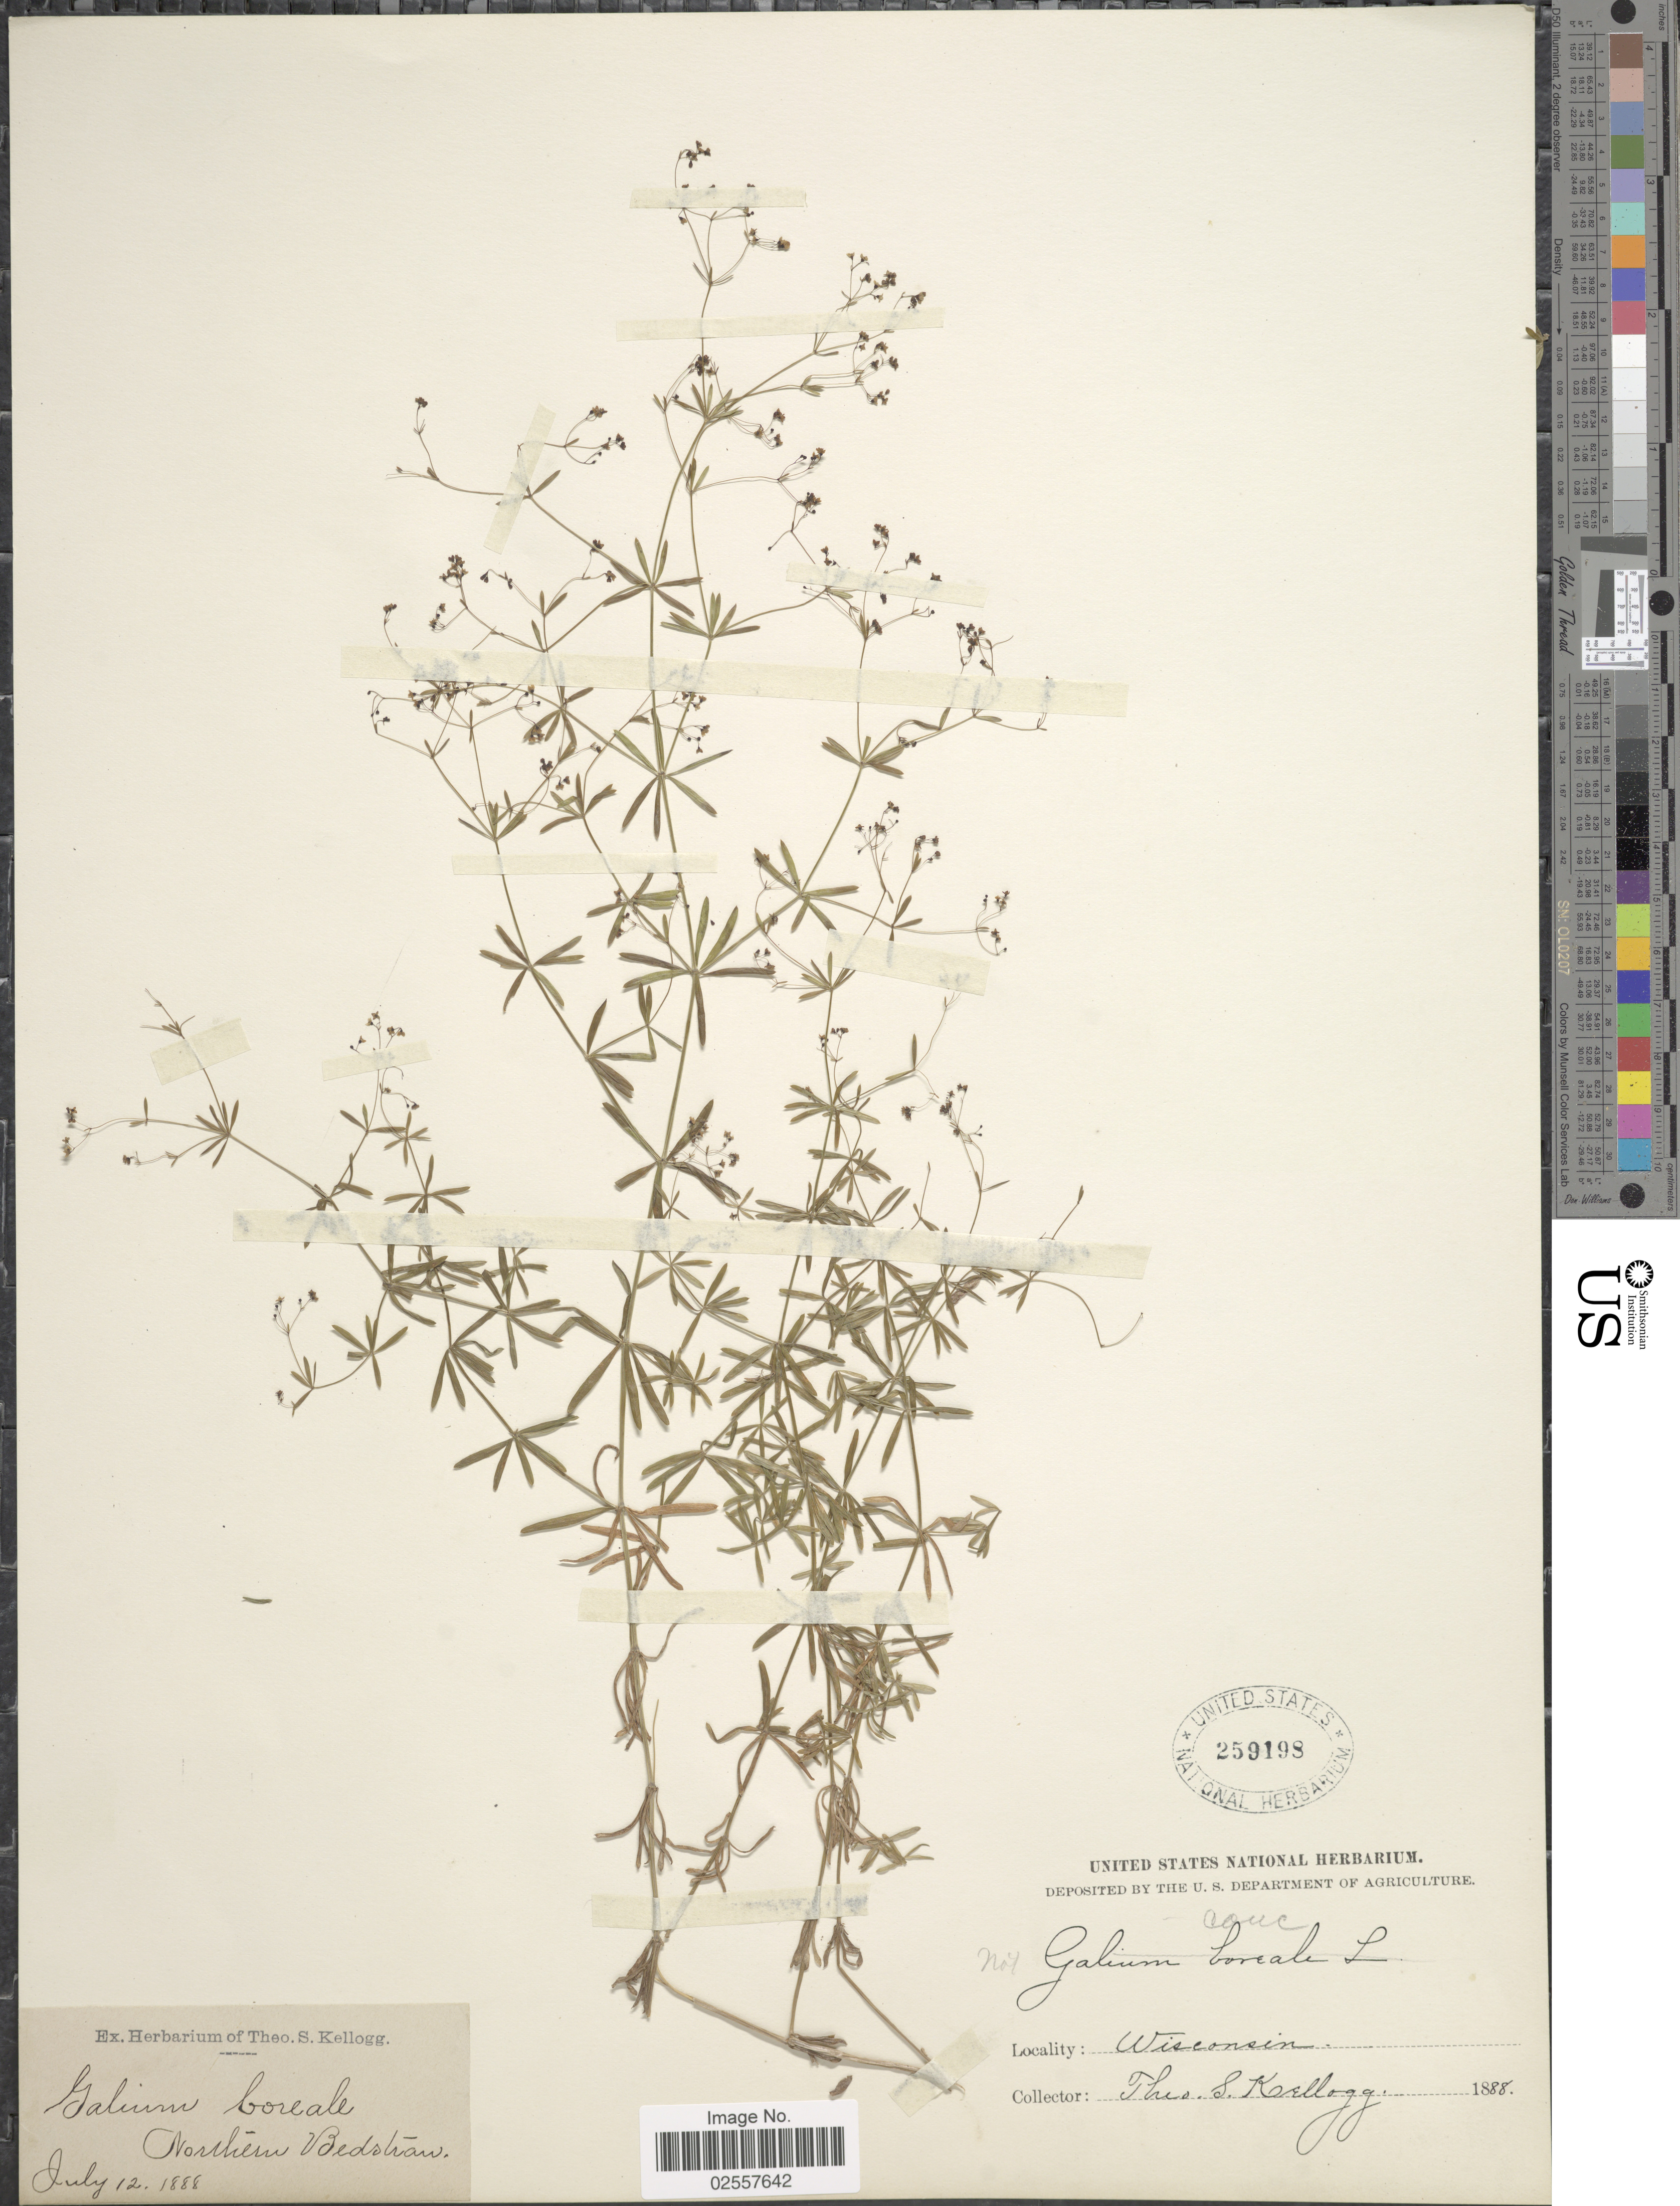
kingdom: Plantae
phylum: Tracheophyta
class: Magnoliopsida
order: Gentianales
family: Rubiaceae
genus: Galium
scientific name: Galium concinnum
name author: Torr. & A. Gray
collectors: T. S. Kellogg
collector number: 1*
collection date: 1888-07-12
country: United States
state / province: Wisconsin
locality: Northern Bedstraw.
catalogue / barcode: US 259198